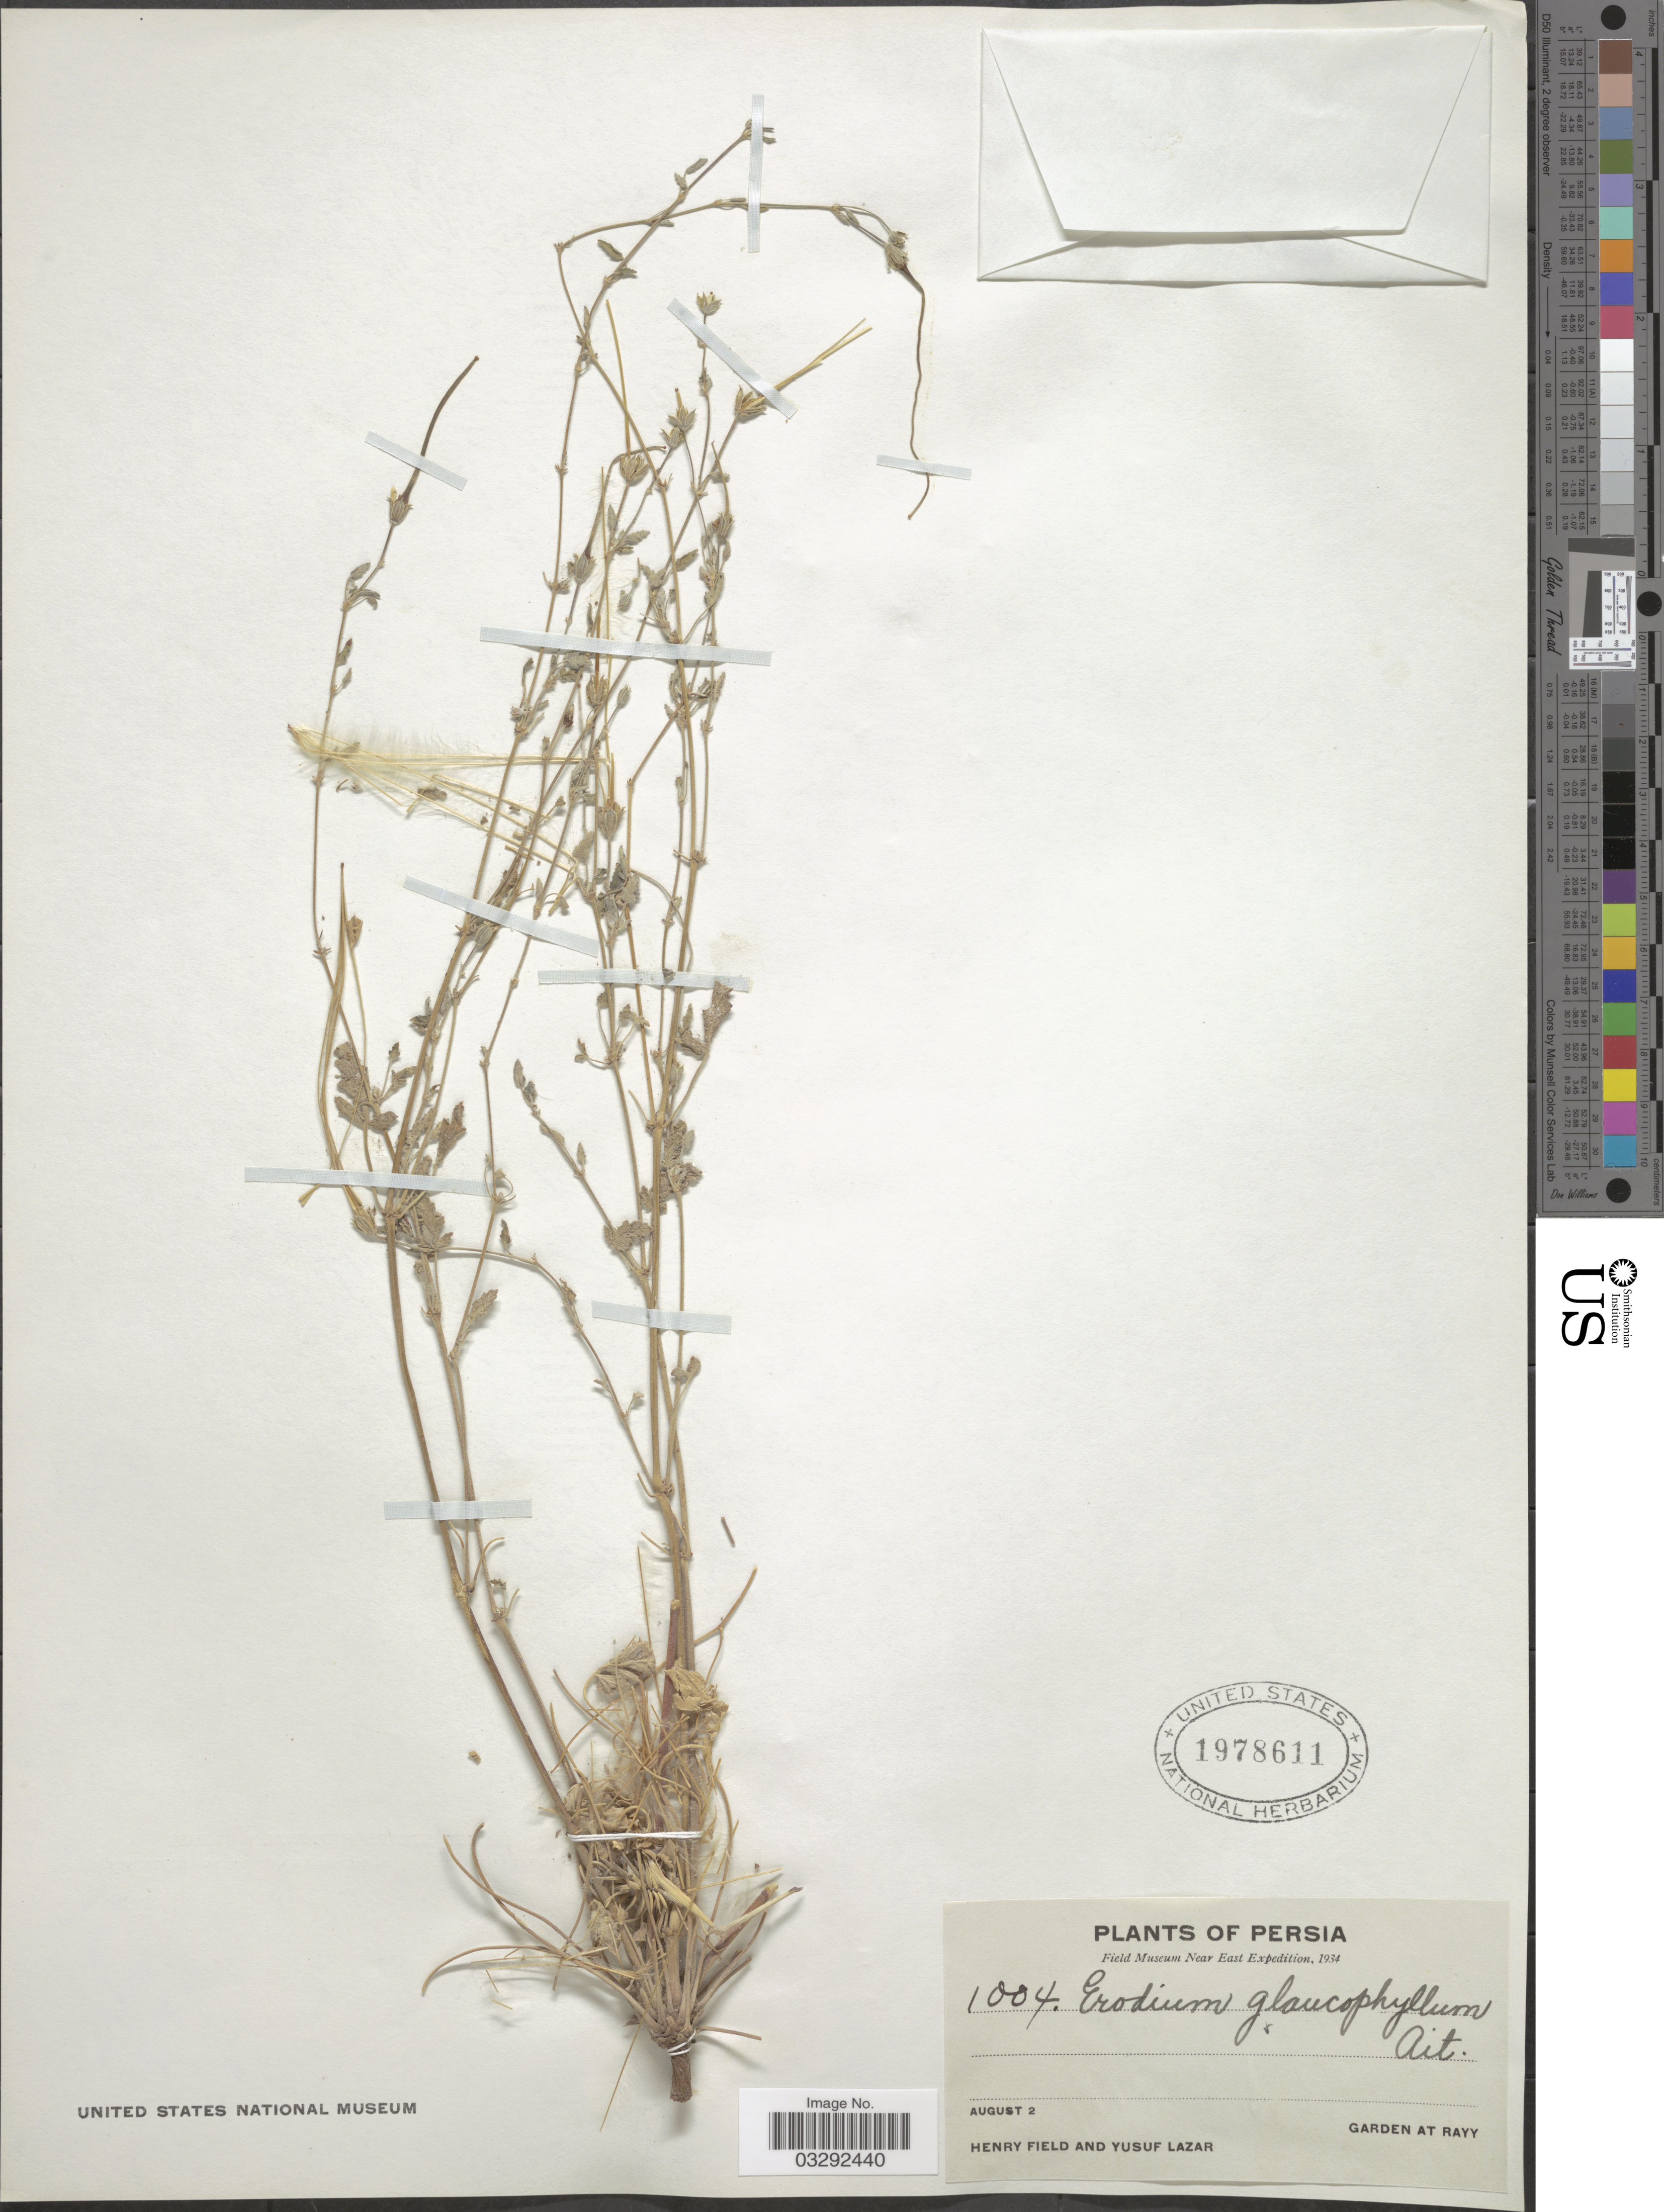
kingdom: Plantae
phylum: Tracheophyta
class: Magnoliopsida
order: Geraniales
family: Geraniaceae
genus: Erodium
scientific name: Erodium glaucophyllum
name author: (L.) L'Hér.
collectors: H. Field & Y. Lazar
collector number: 1004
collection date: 1934-08-02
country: Iran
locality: Persia. Garden at Rayy.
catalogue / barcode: US 1978611